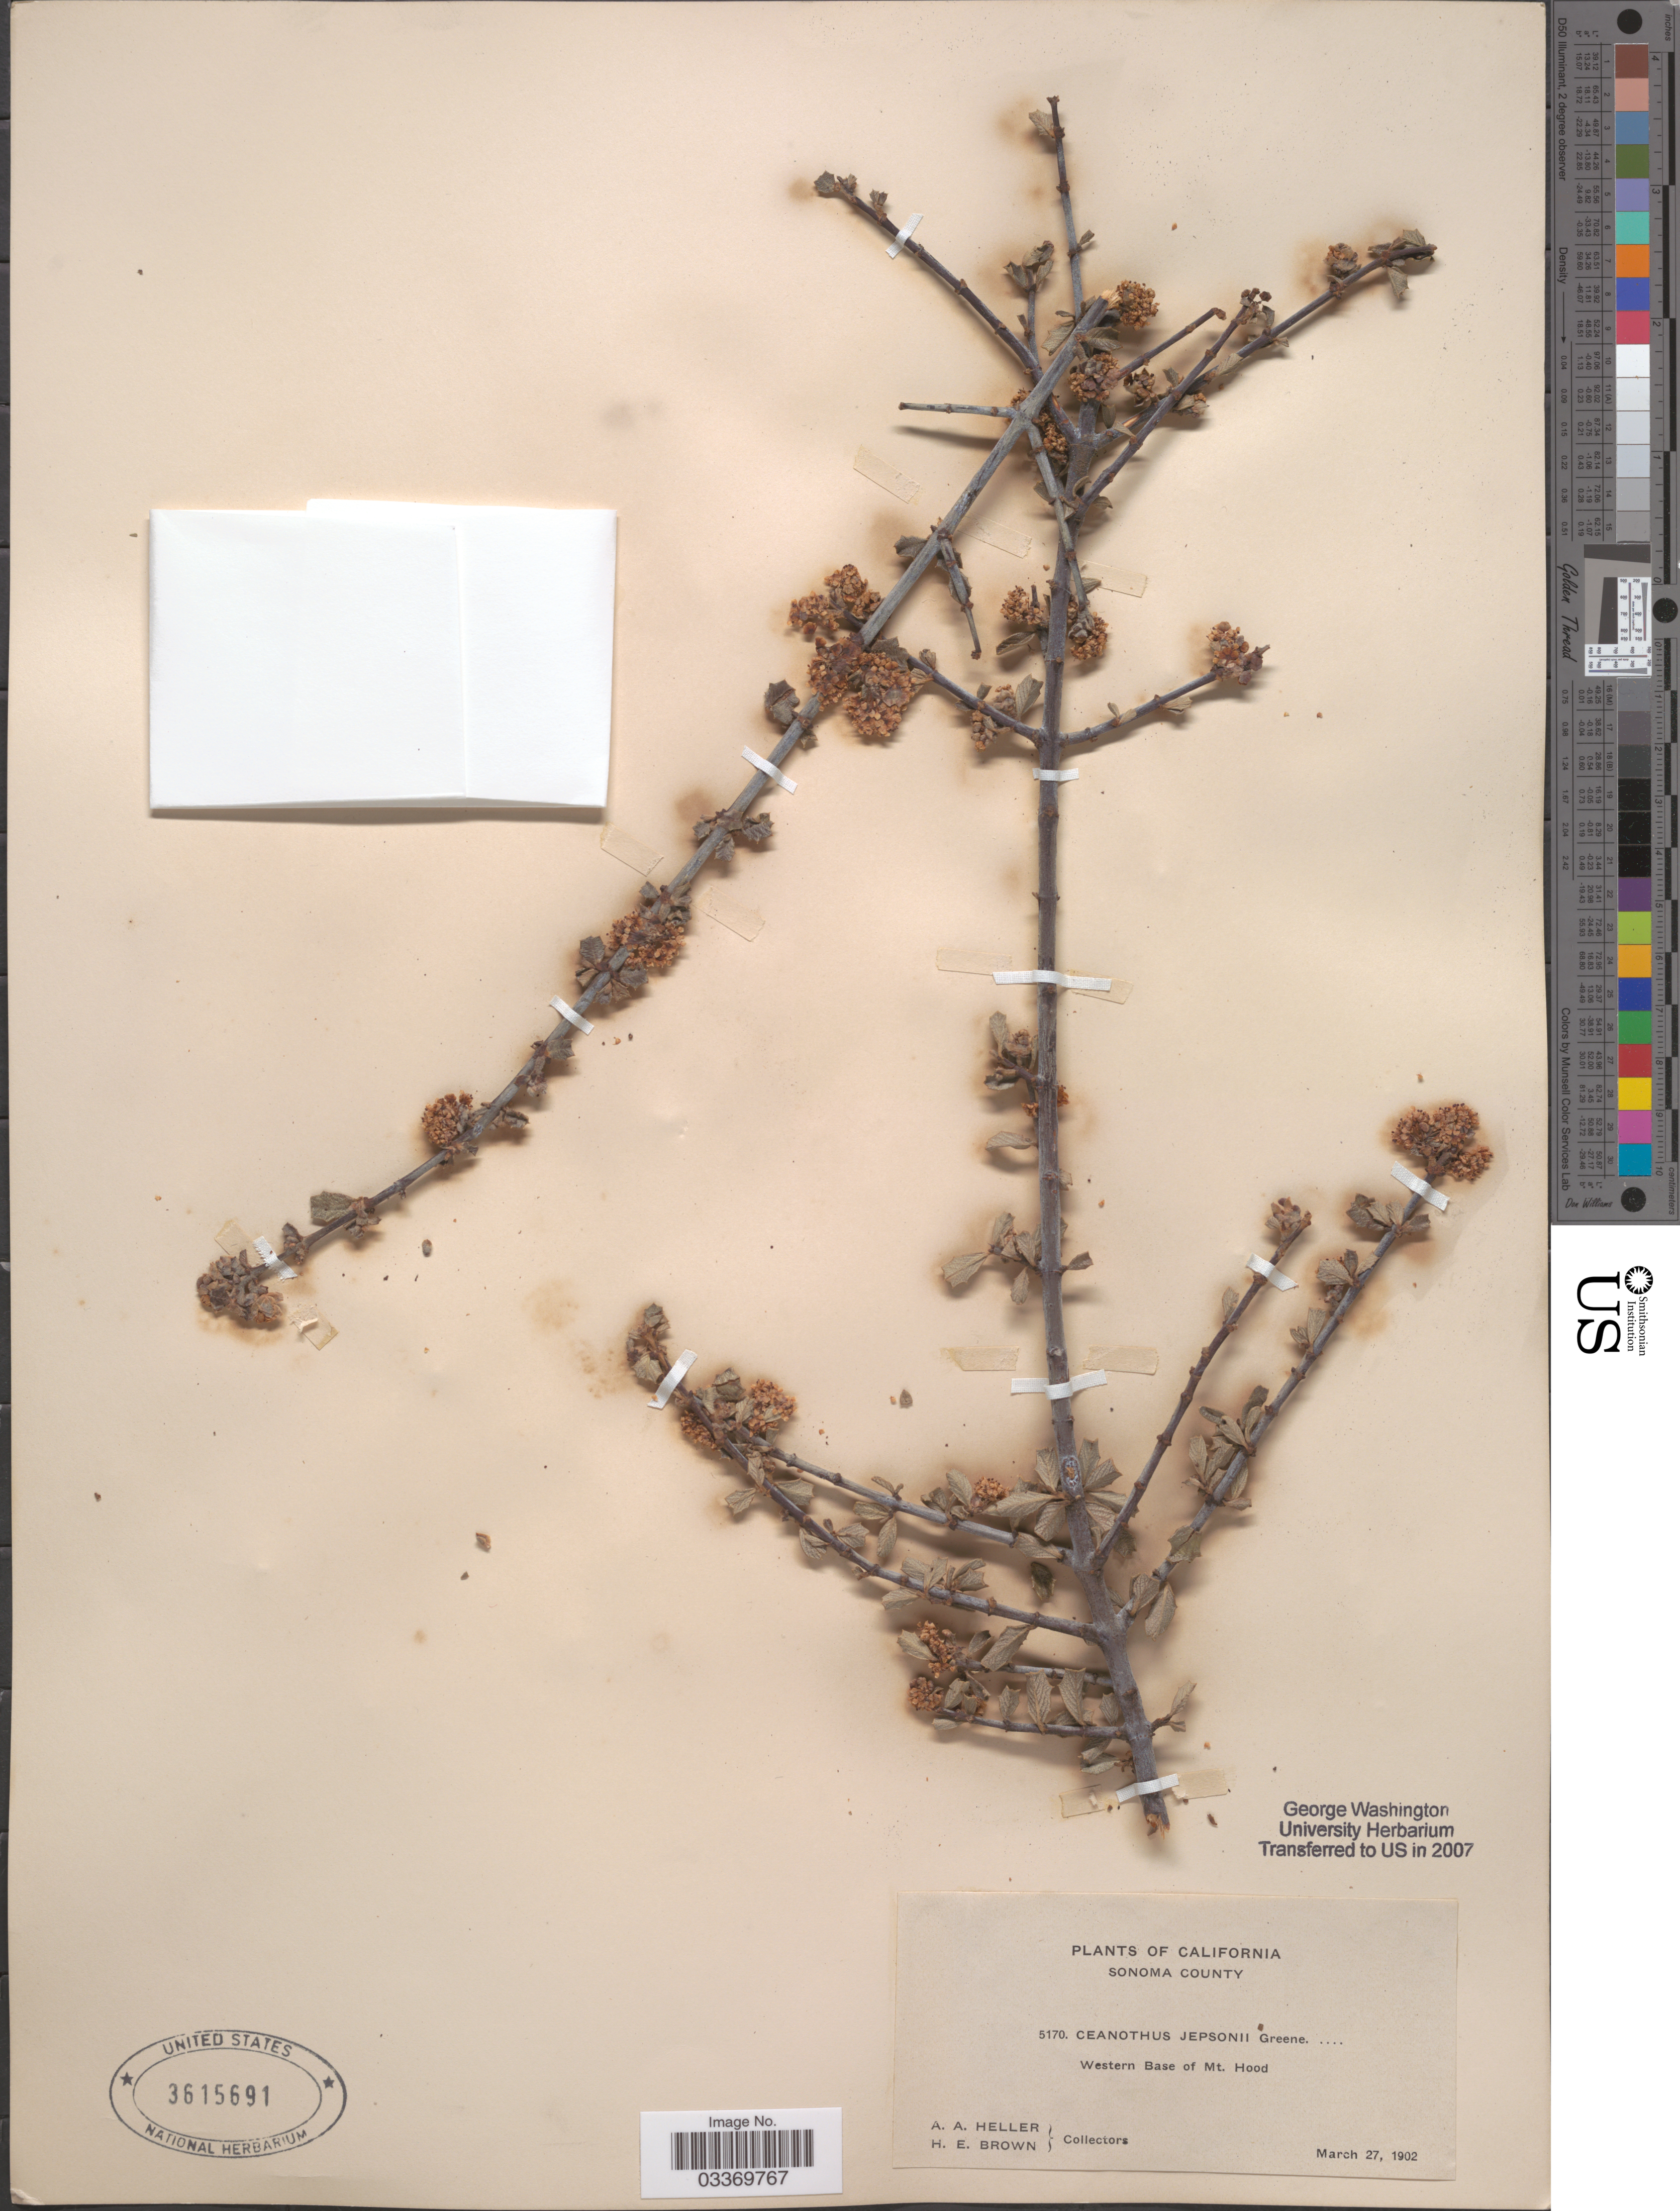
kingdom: Plantae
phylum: Tracheophyta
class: Magnoliopsida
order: Rosales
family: Rhamnaceae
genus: Ceanothus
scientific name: Ceanothus jepsonii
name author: Greene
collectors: A. A. Heller & H. E. Brown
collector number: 5170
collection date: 1902-03-27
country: United States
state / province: California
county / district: Sonoma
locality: Sonoma County. Western Base of Mt. Hood.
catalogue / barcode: US 3615691